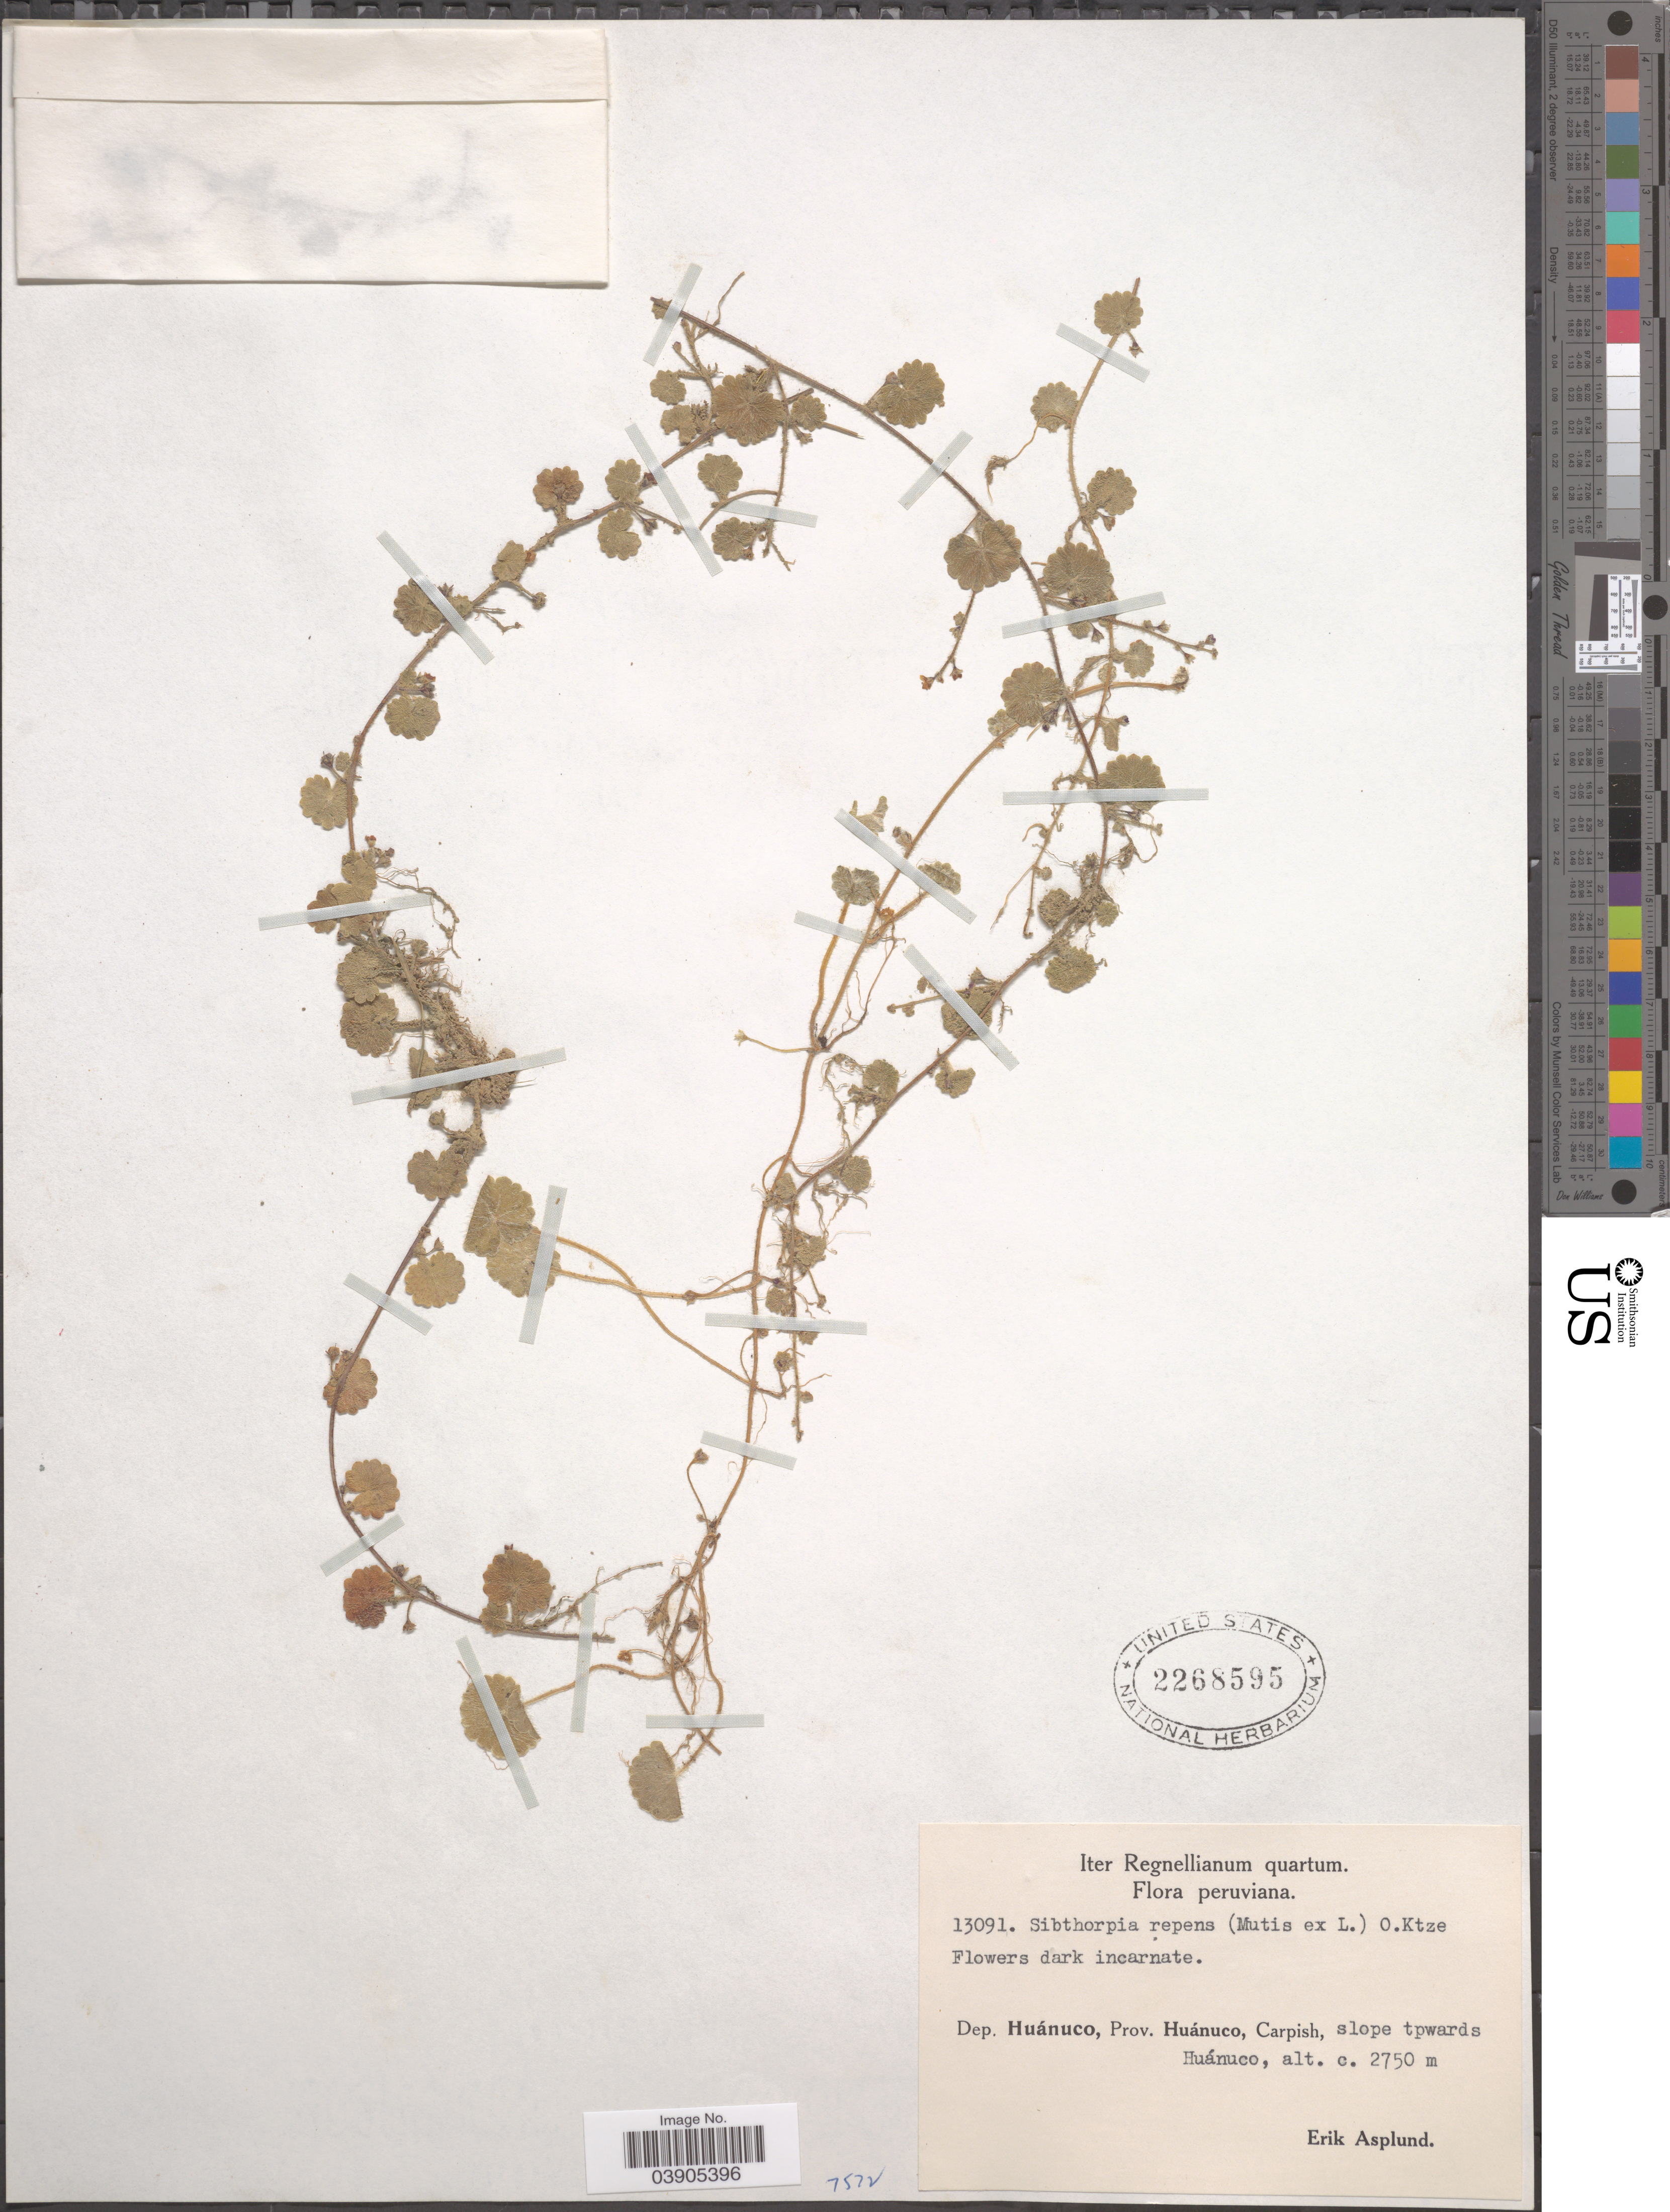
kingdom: Plantae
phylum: Tracheophyta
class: Magnoliopsida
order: Lamiales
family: Plantaginaceae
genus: Sibthorpia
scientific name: Sibthorpia repens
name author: (L.) Kuntze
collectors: E. Asplund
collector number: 13091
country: Peru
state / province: Huánuco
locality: Dep. Huánuco, Carpish, slope towards Huánuco.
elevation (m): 2750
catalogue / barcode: US 2268595